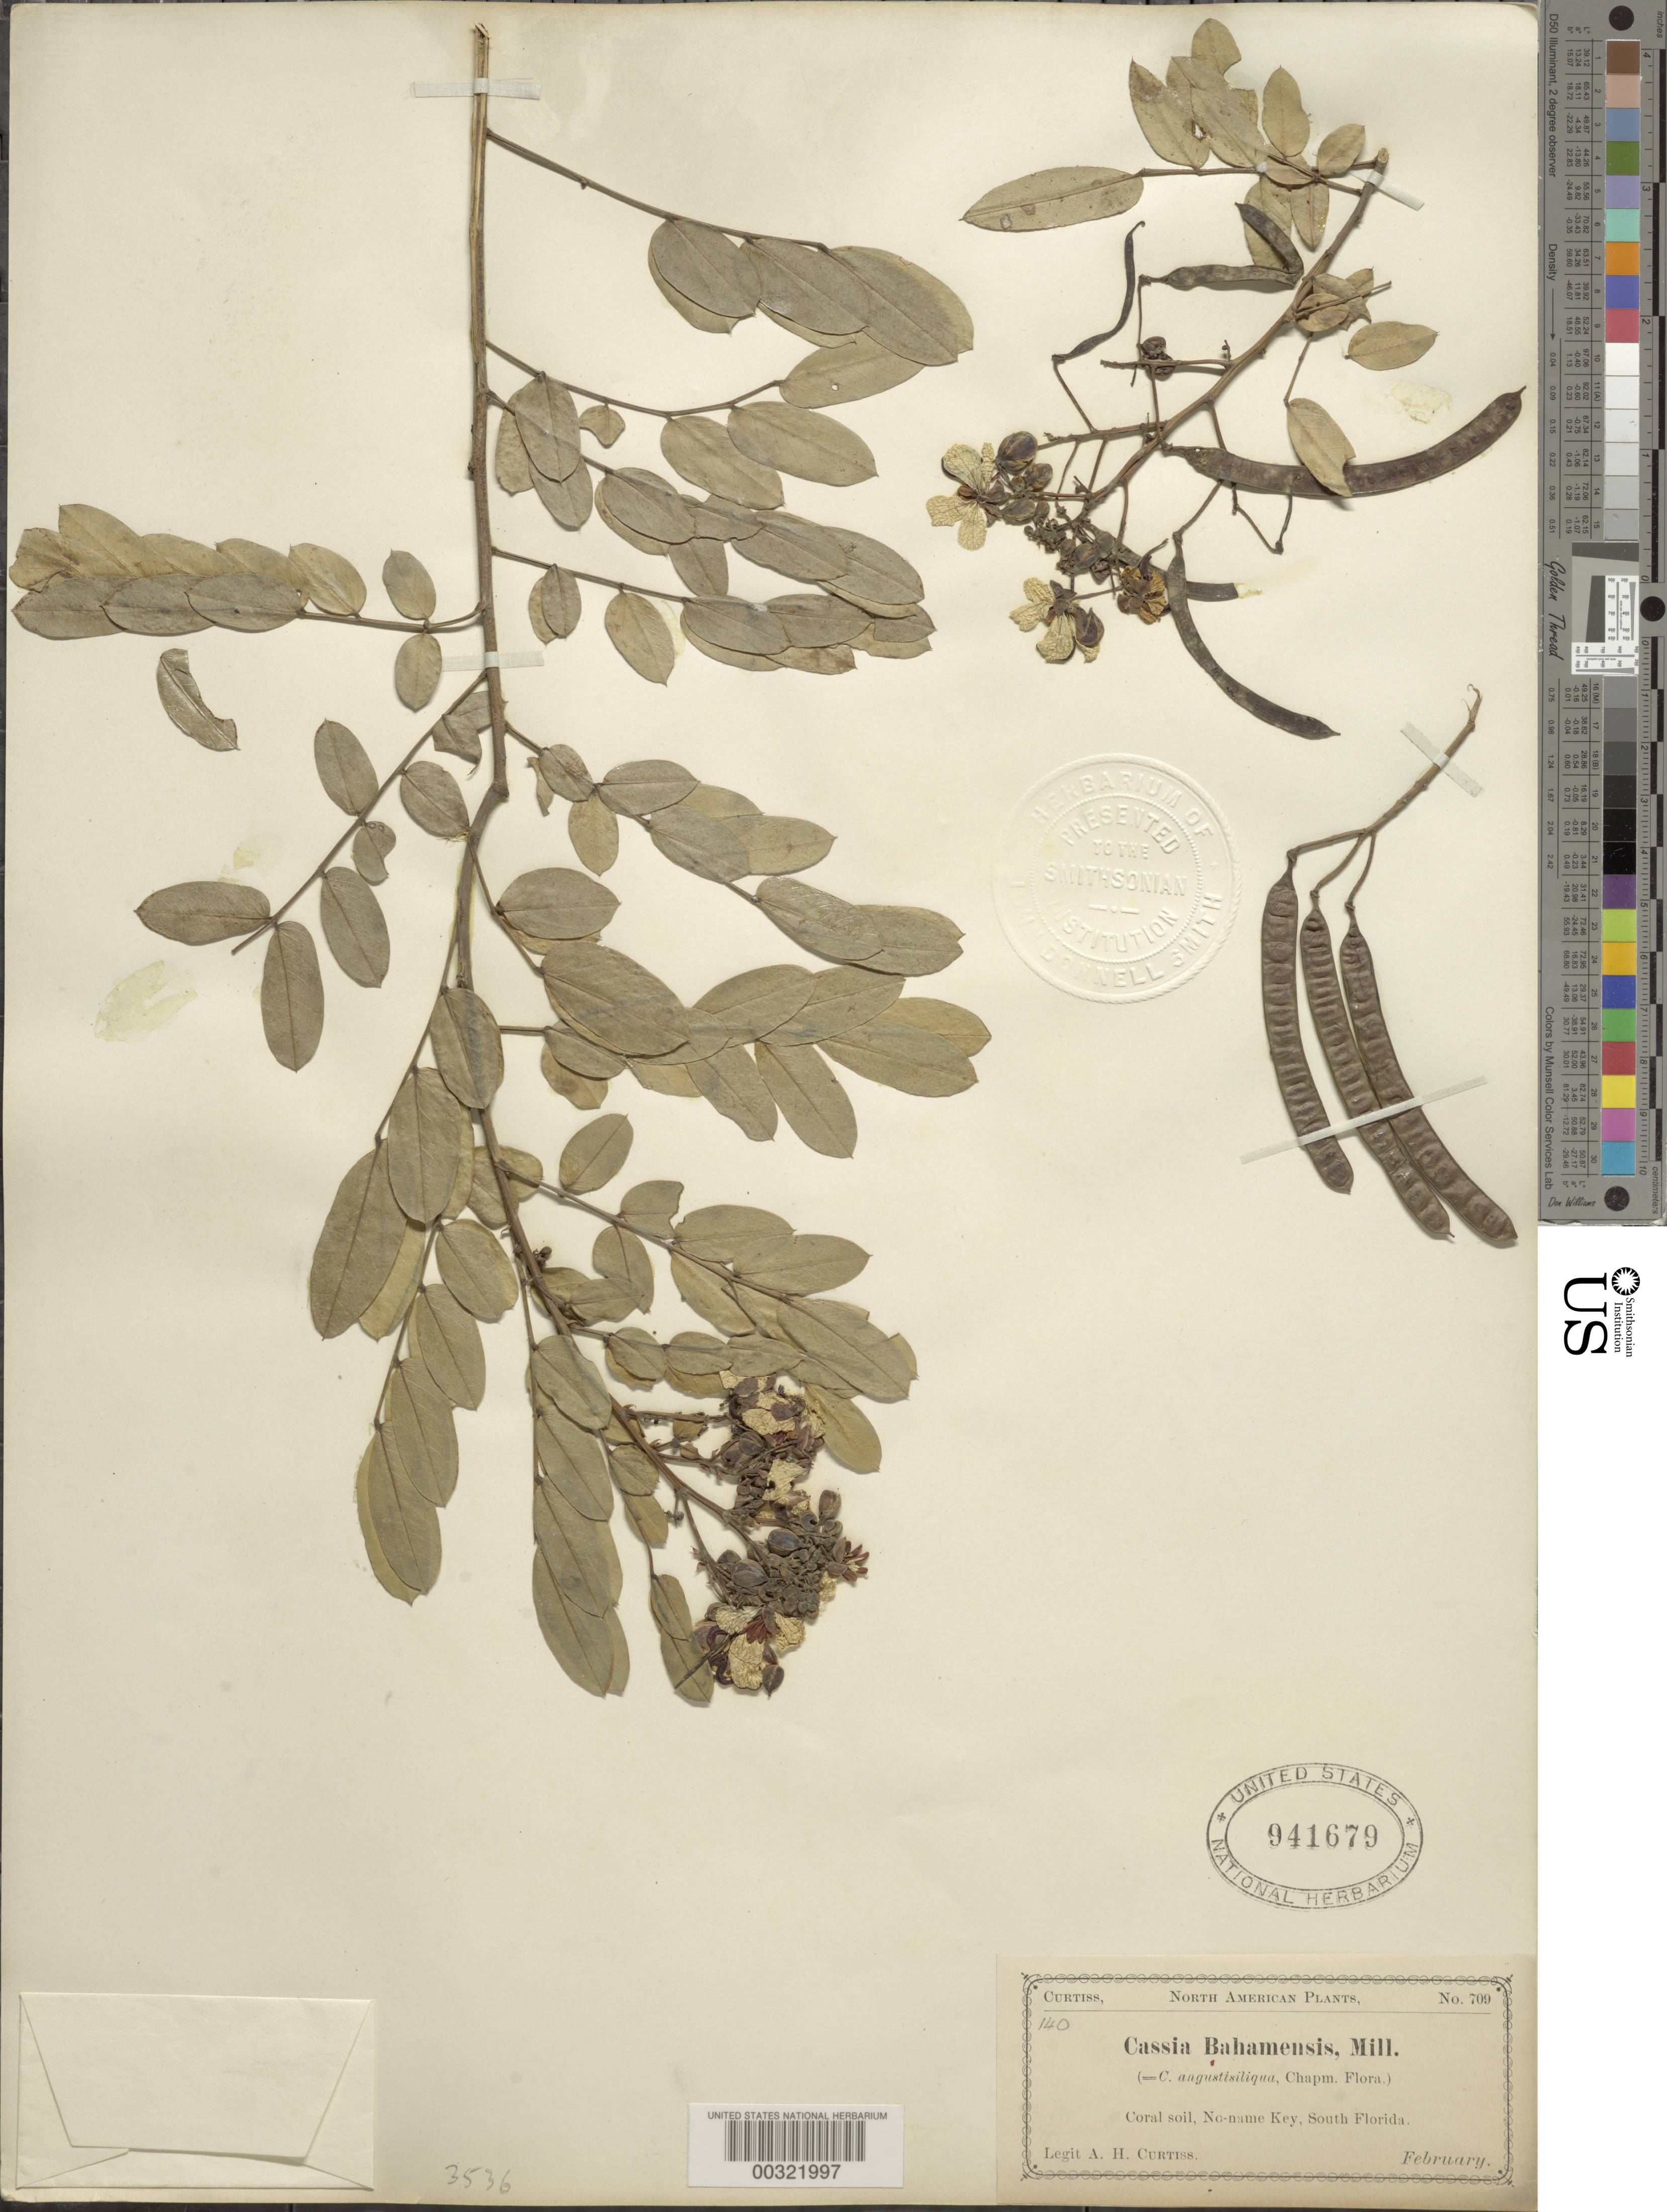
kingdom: Plantae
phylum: Tracheophyta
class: Magnoliopsida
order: Fabales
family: Fabaceae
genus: Senna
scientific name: Senna ligustrina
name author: (L.) H.S. Irwin & Barneby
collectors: A. H. Curtiss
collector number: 709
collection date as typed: Feb 1882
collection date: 1882-02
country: United States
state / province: Florida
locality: No name key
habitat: Coral soil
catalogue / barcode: US 941679